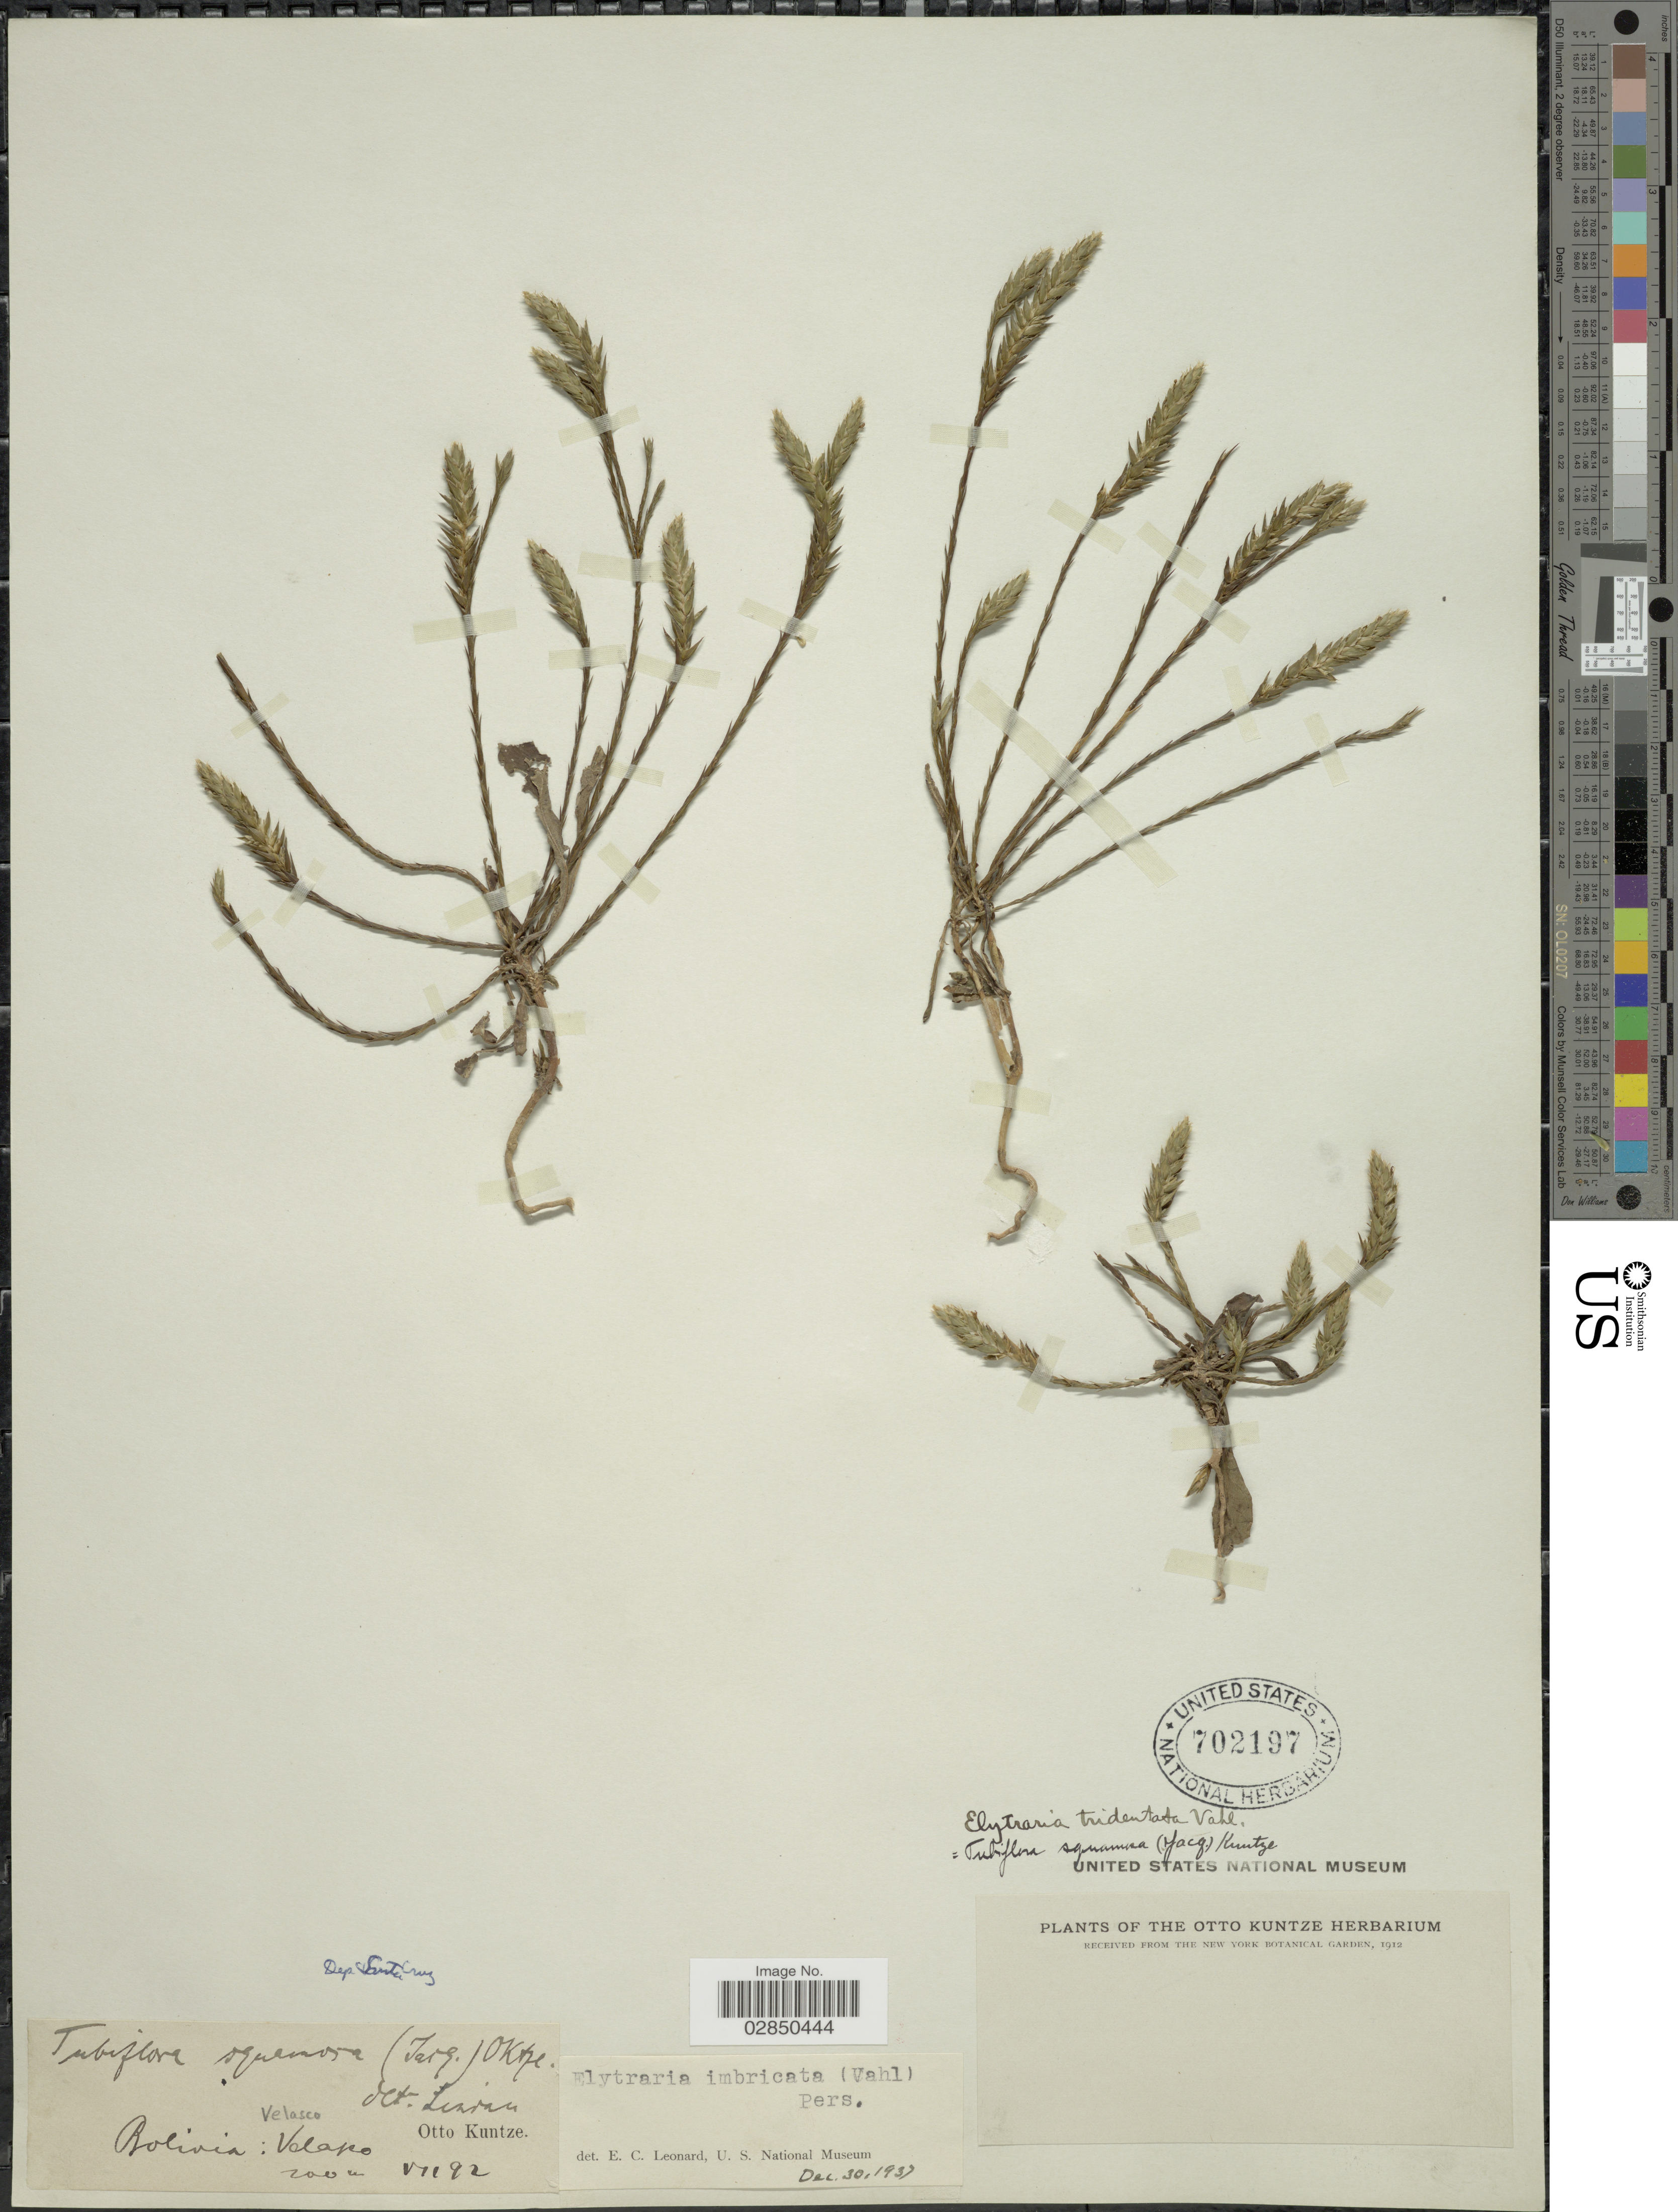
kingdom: Plantae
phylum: Tracheophyta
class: Magnoliopsida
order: Lamiales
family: Acanthaceae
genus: Elytraria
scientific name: Elytraria imbricata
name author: (Vahl) Pers.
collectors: C.E.O. Kuntze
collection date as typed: Transcribed d/m/y: /7/92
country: Bolivia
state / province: Santa Cruz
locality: Dep. Santa Cruz. Velasco.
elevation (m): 200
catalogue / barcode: US 702197